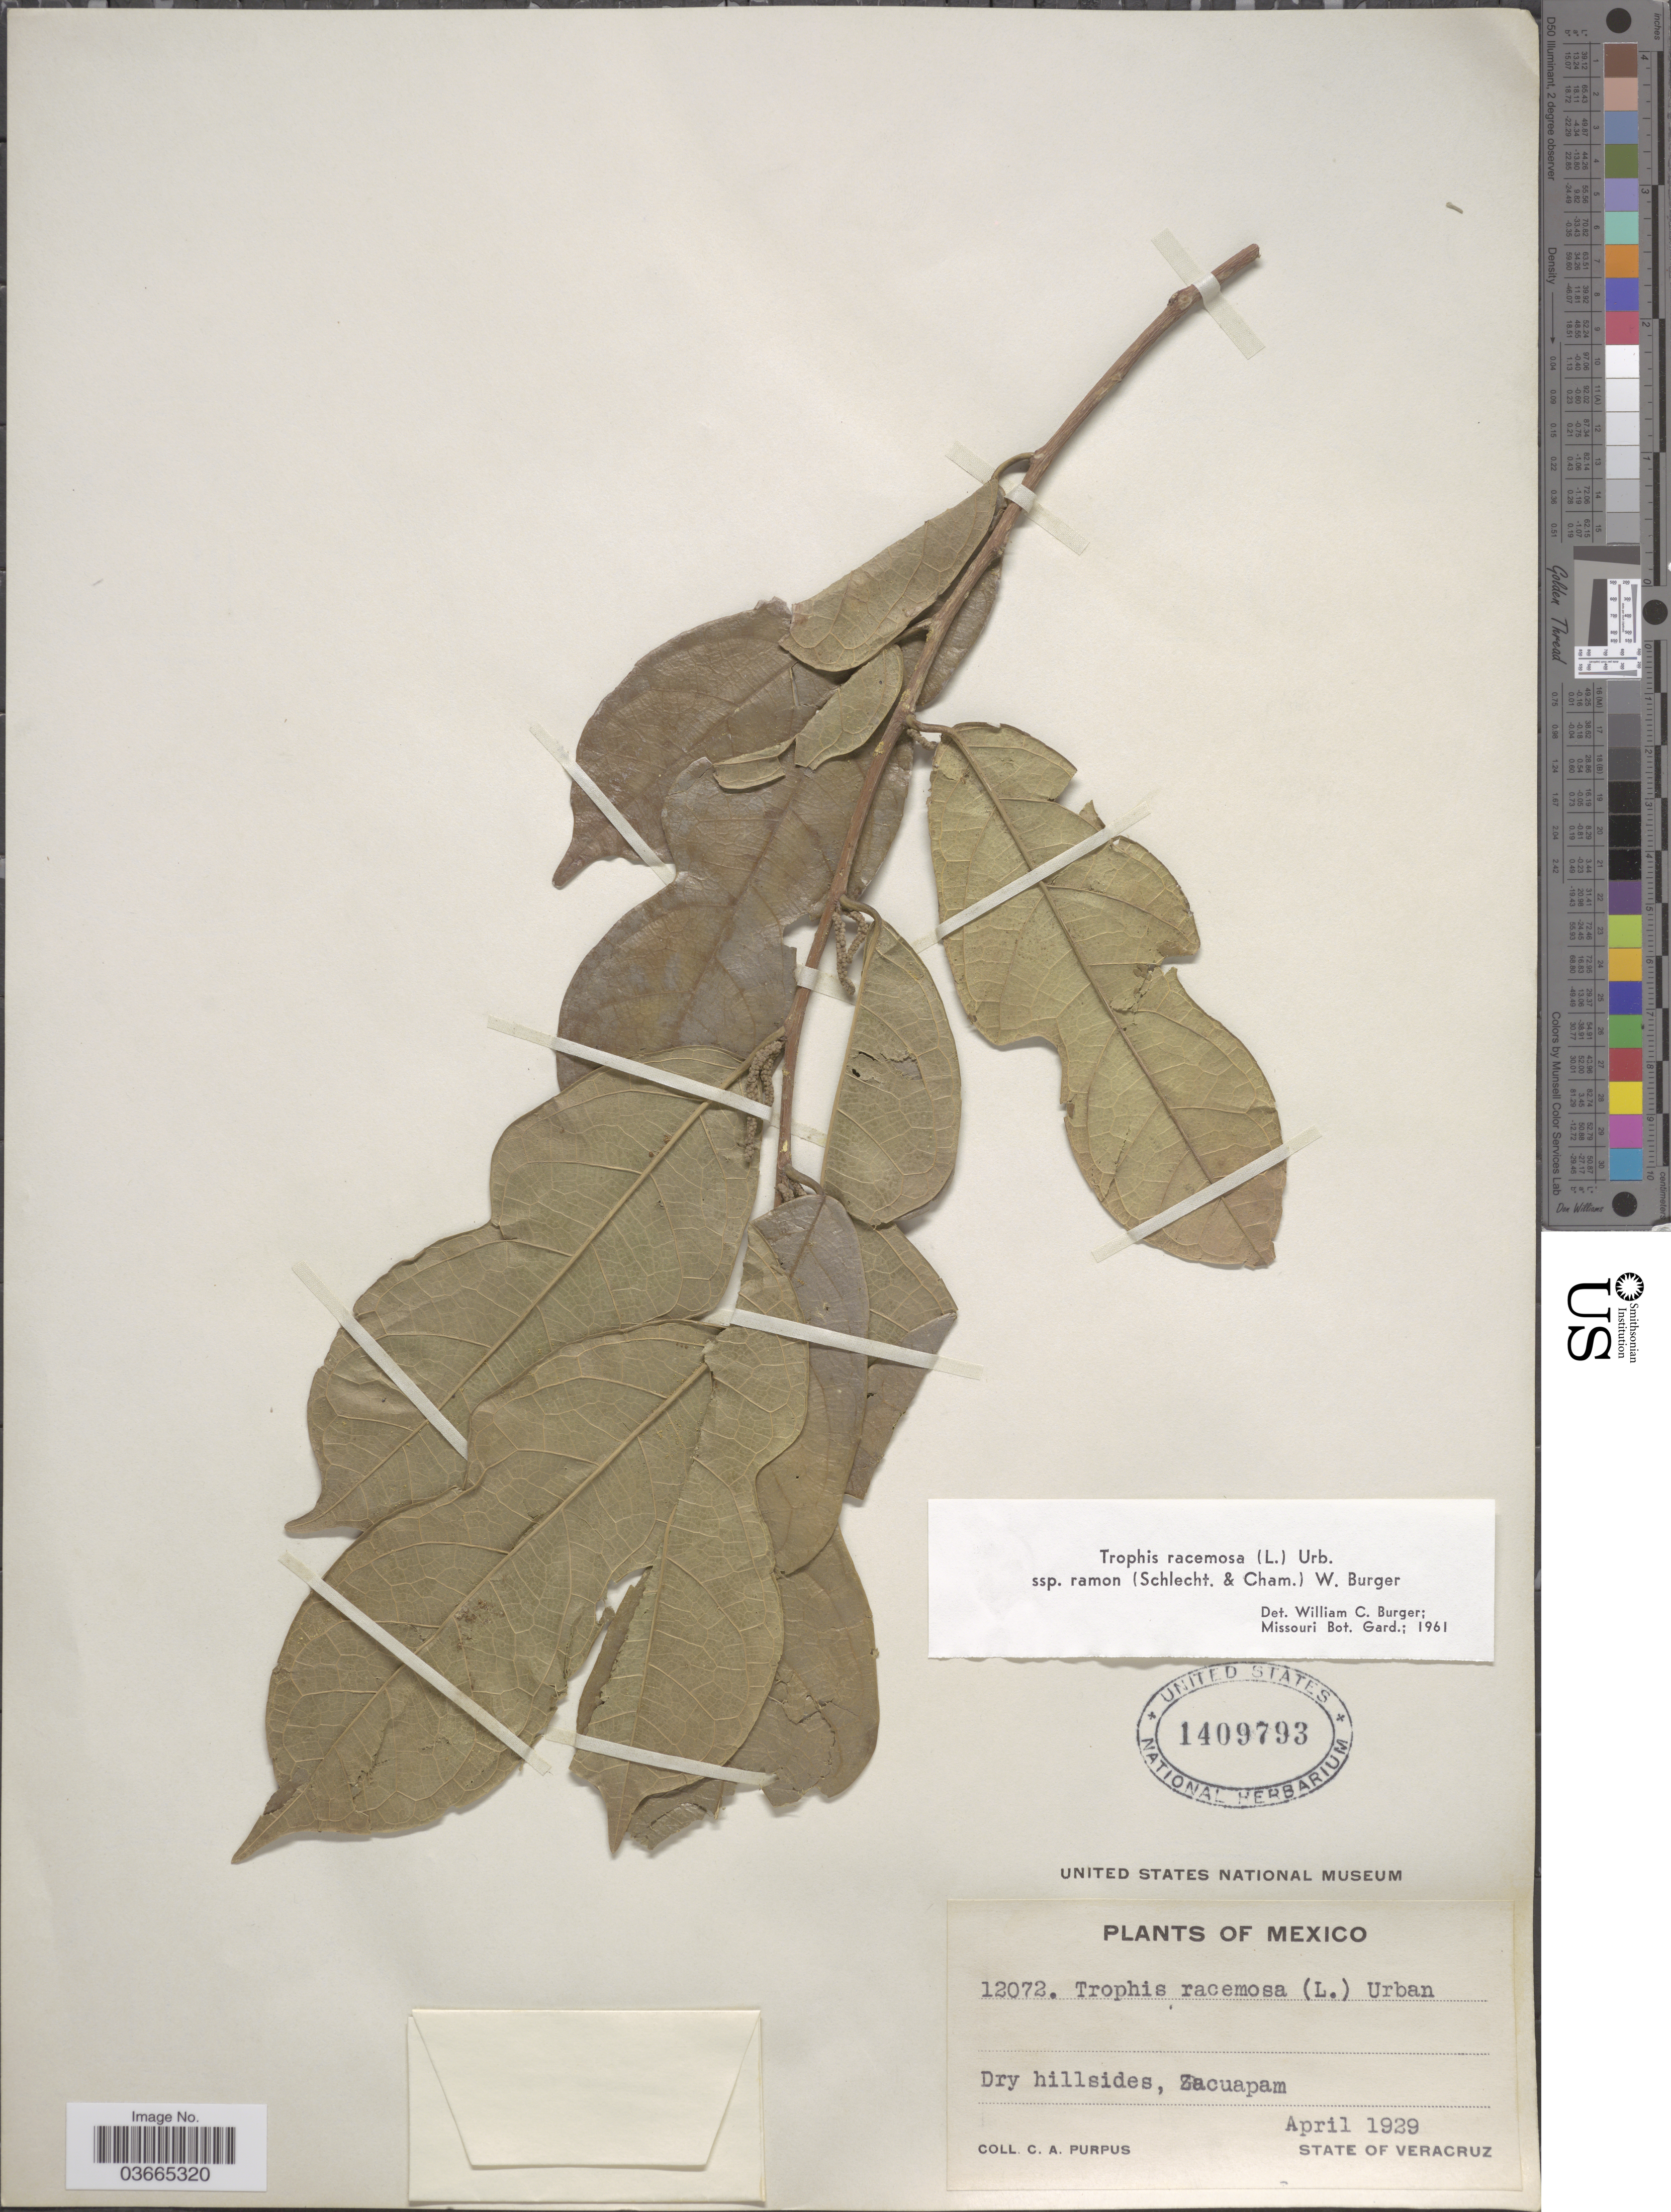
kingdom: Plantae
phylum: Tracheophyta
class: Magnoliopsida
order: Rosales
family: Moraceae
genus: Trophis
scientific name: Trophis racemosa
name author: (L.) Urb.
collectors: C. A. Purpus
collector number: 12072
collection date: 1929-04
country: Mexico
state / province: Veracruz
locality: Dry hillsides, Zacuapam. State of Veracruz.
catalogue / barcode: US 1409793